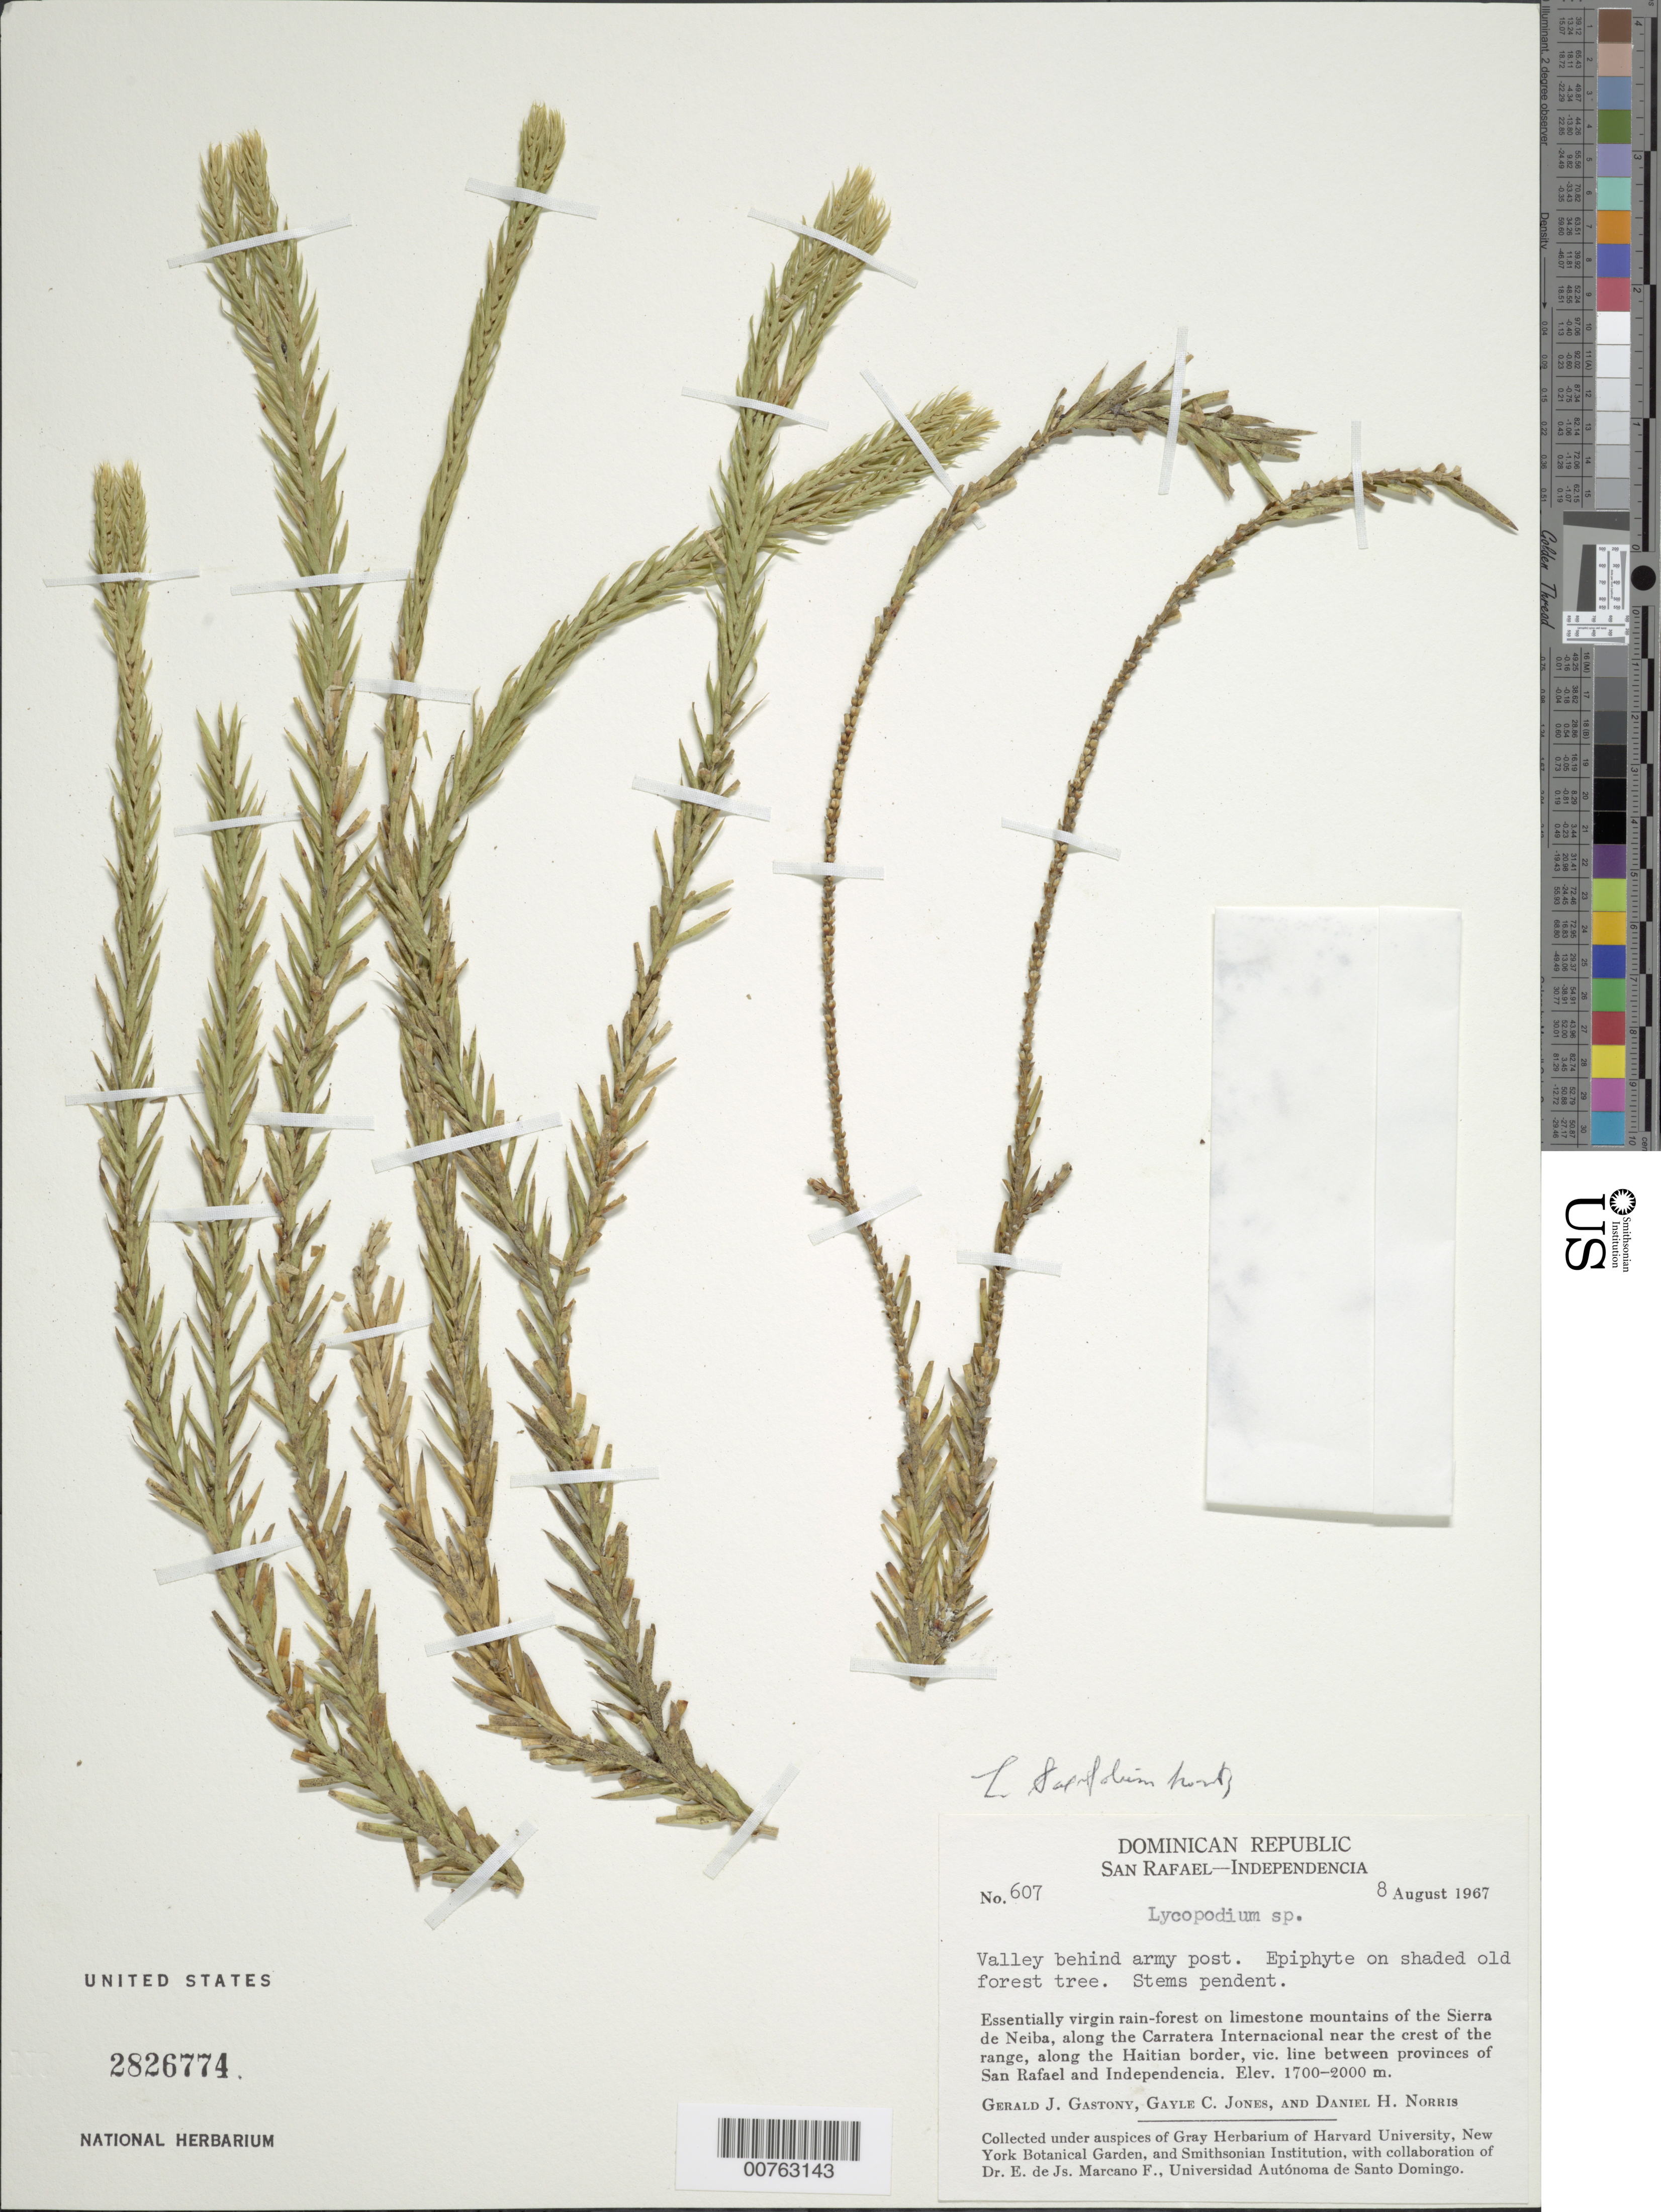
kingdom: Plantae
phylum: Tracheophyta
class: Lycopodiopsida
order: Lycopodiales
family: Lycopodiaceae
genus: Phlegmariurus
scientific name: Phlegmariurus taxifolius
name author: (Sw.) Á. Löve & D. Löve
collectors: G. Gastony, G. C. Jones & D. H. Norris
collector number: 607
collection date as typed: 08 Aug 1967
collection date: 1967-08-08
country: Dominican Republic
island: Hispaniola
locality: Limestone mts. of the Sierra de Naiba, along Carr. Internacional near the crest of the range, along the Haitian border, vicinity line between provinces of San Rafael and Independencia. Valley behind army post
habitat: Essentially virgin rain-forest; on shaded old forest tree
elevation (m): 1700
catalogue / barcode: US 2826774